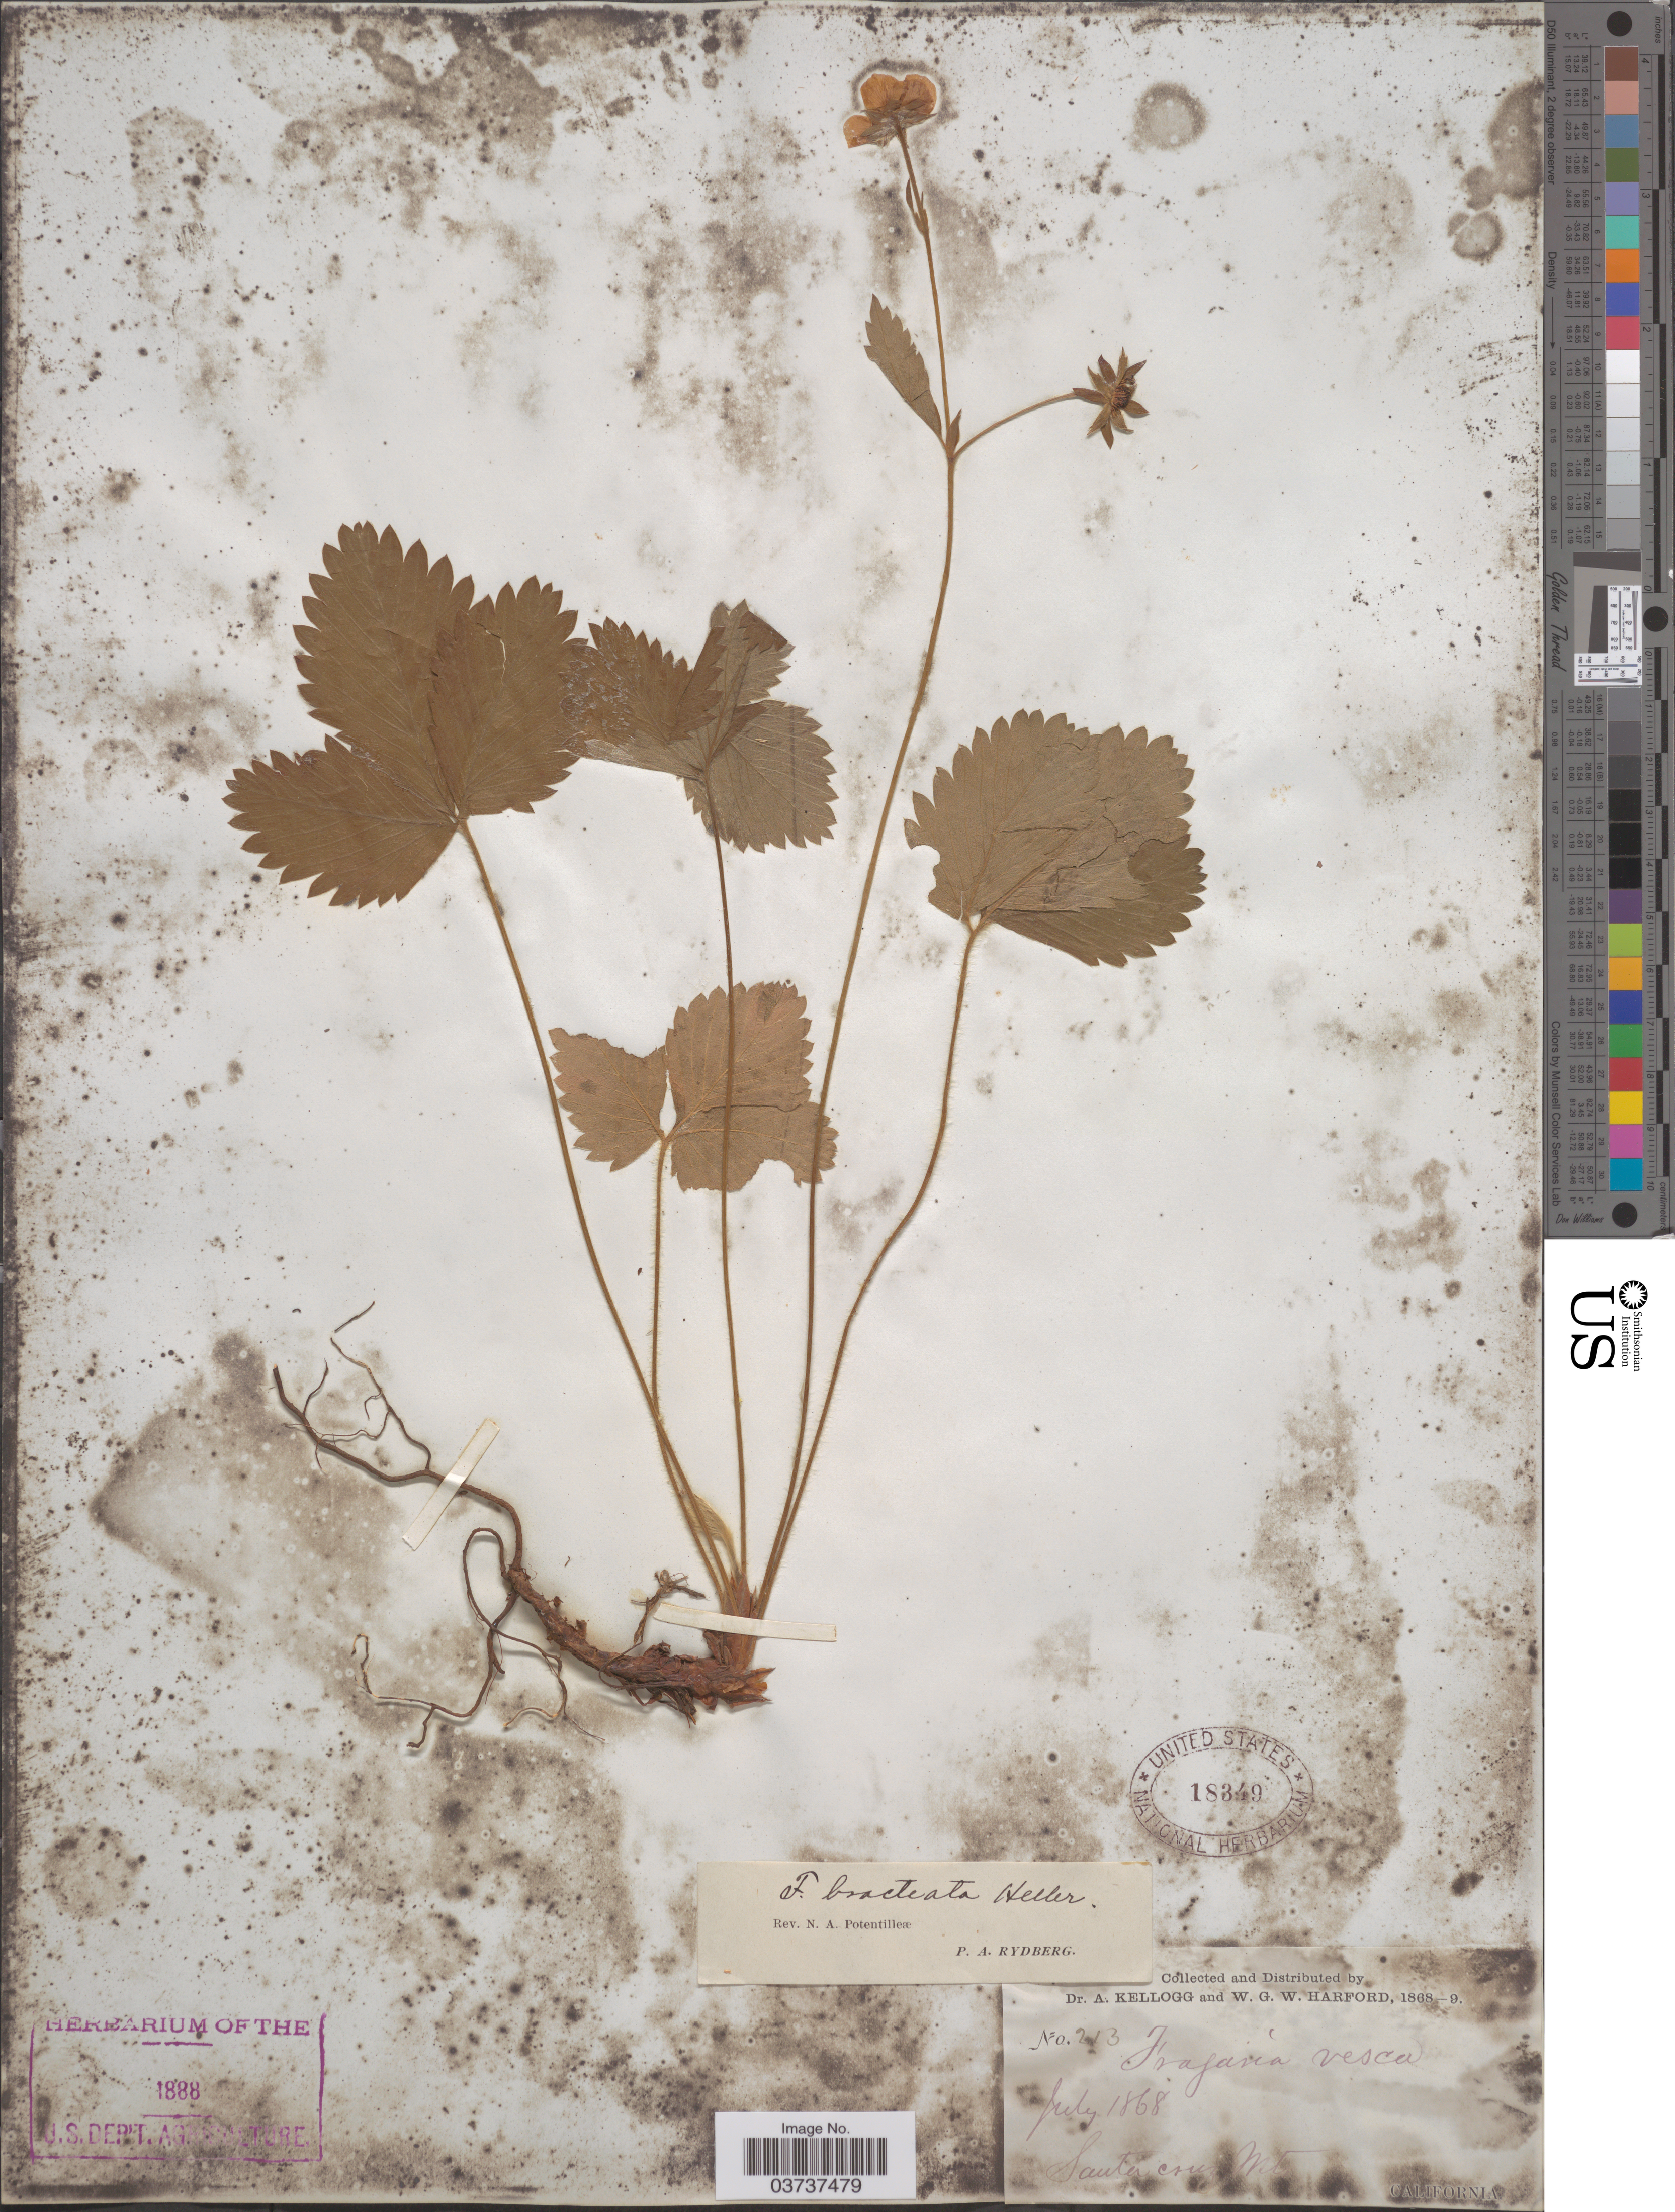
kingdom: Plantae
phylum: Tracheophyta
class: Magnoliopsida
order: Rosales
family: Rosaceae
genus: Fragaria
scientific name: Fragaria vesca subsp. bracteata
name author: L.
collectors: A. Kellogg & W. G. W. Harford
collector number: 213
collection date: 1868-07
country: United States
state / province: California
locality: Santa cruz Mts.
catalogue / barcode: US 18349